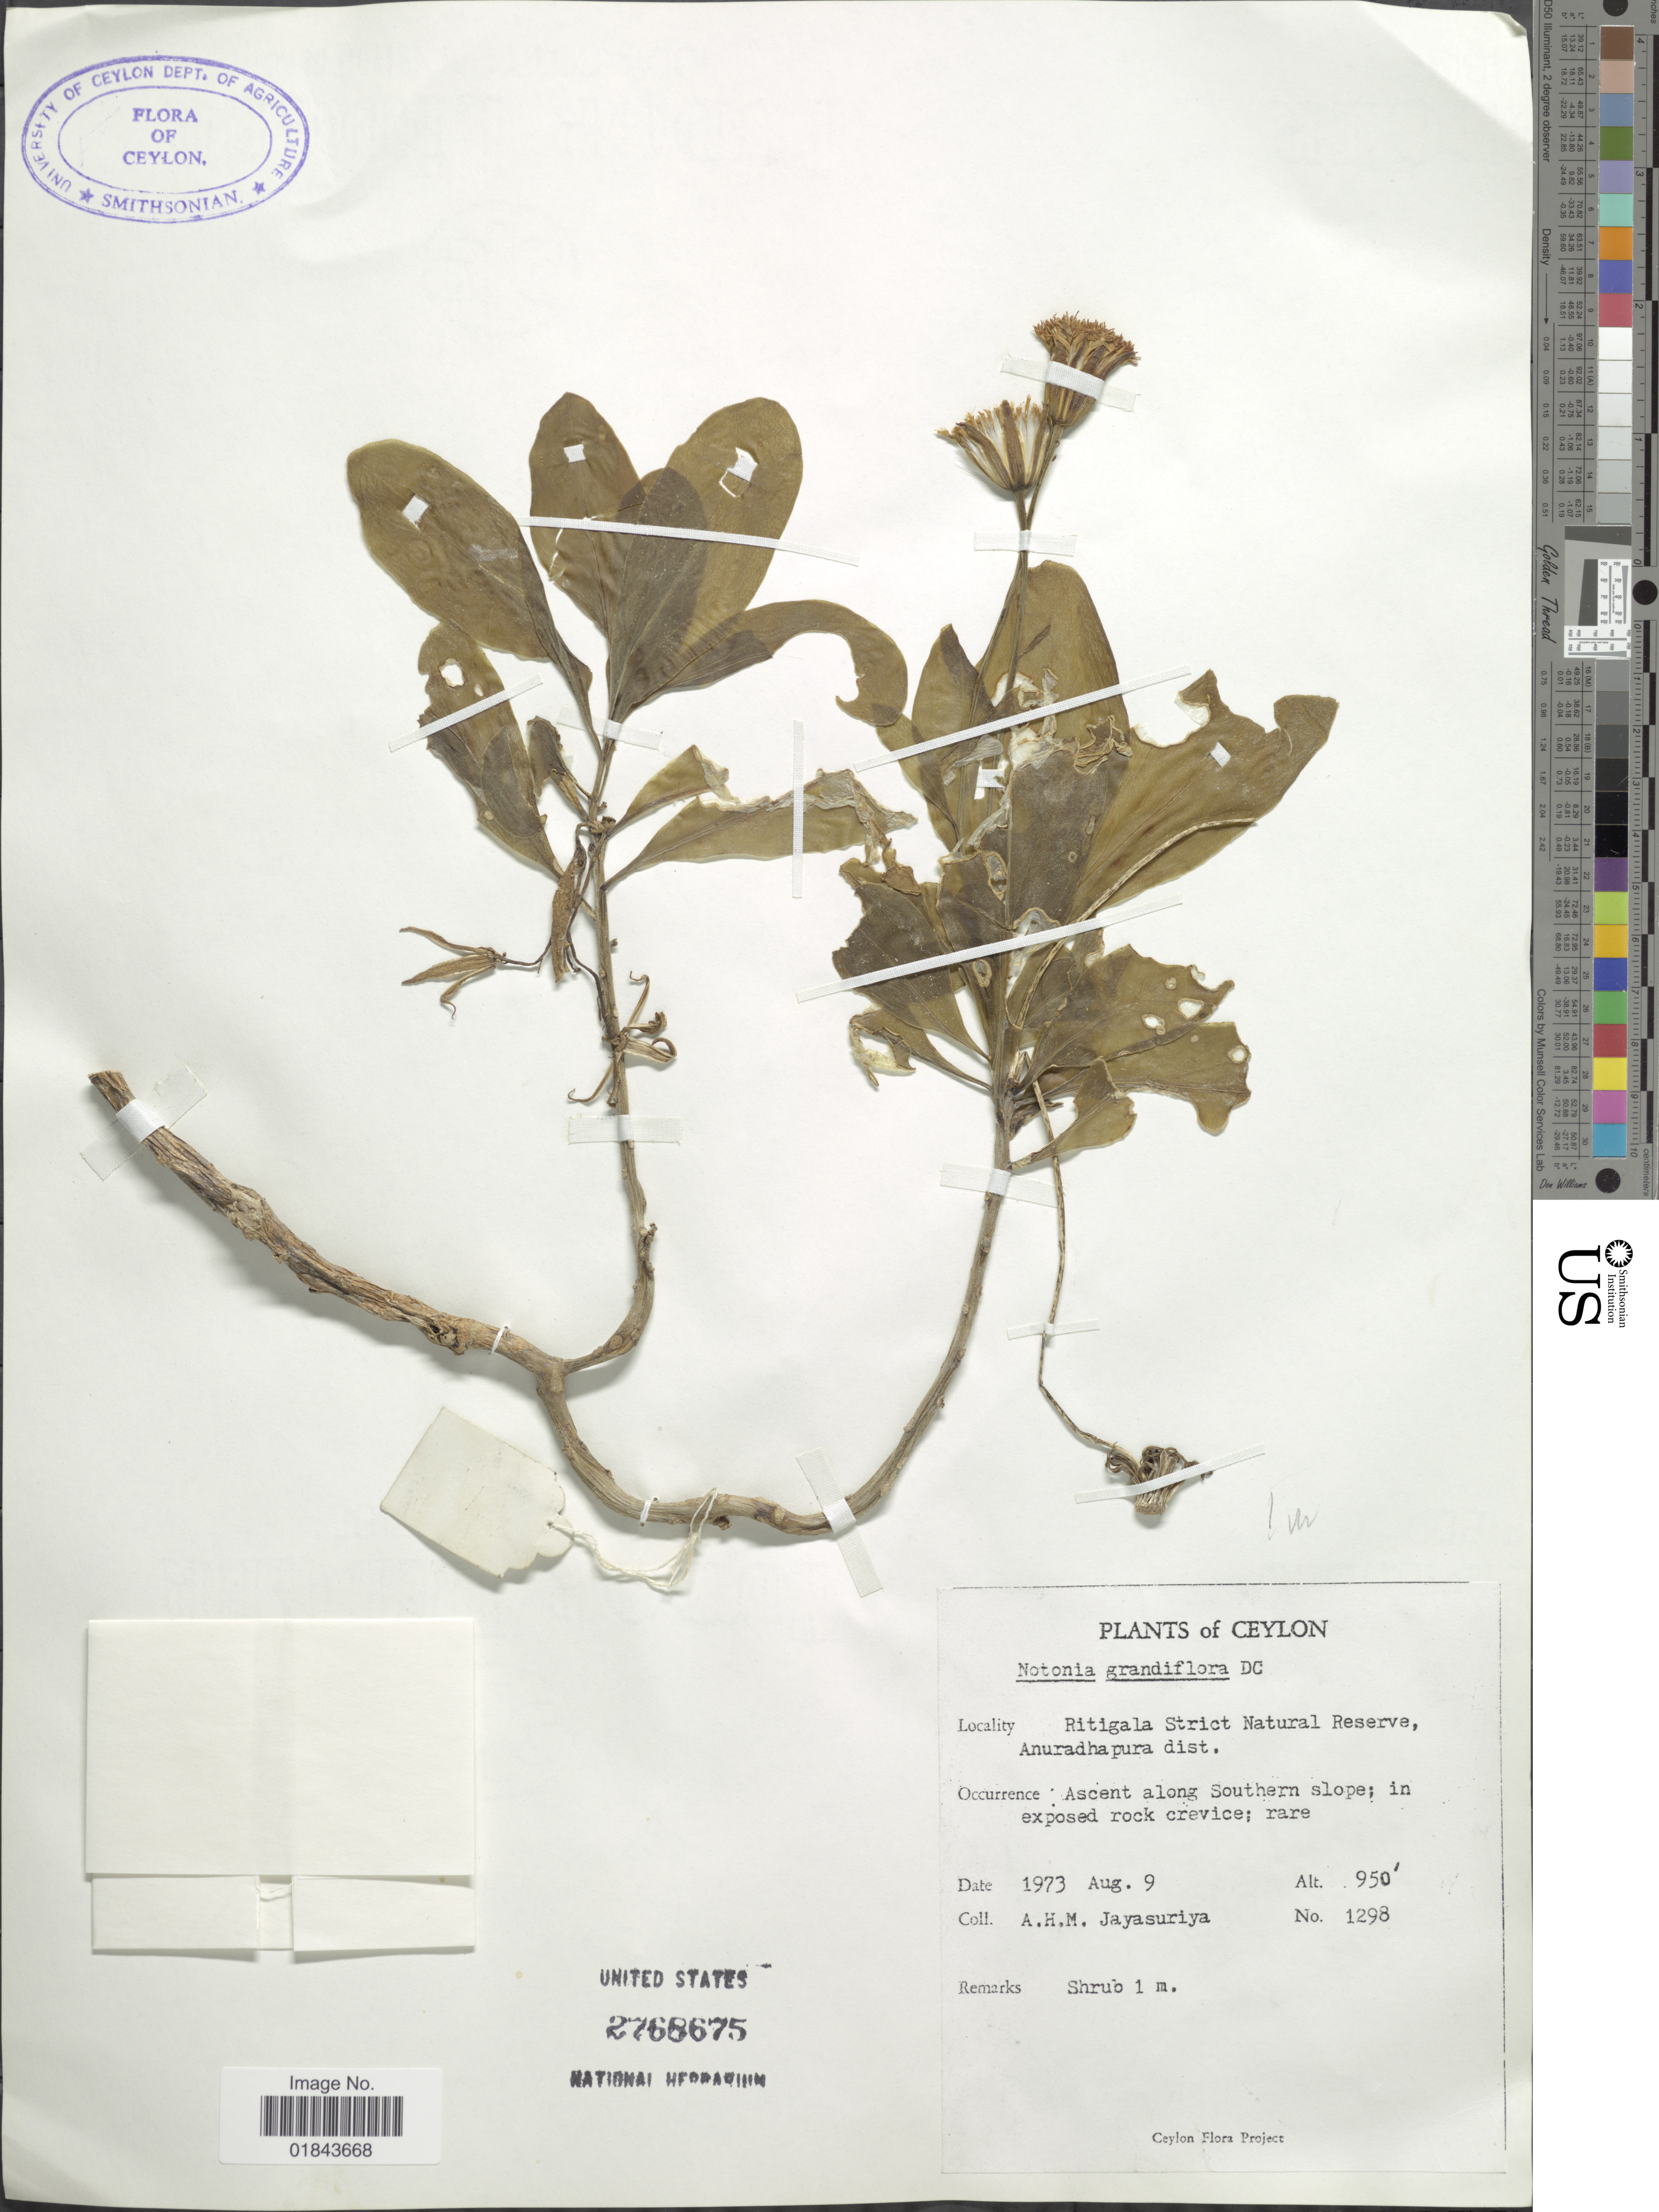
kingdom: Plantae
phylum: Tracheophyta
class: Magnoliopsida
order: Asterales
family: Asteraceae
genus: Notonia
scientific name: Notonia grandiflora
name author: DC.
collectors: A. Jayasuriya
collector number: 1298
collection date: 1973-08-09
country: Sri Lanka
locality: Ceylon, Ritigala Strict natural Reserve, Anuradhapura dist.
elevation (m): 950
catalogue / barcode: US 12768675